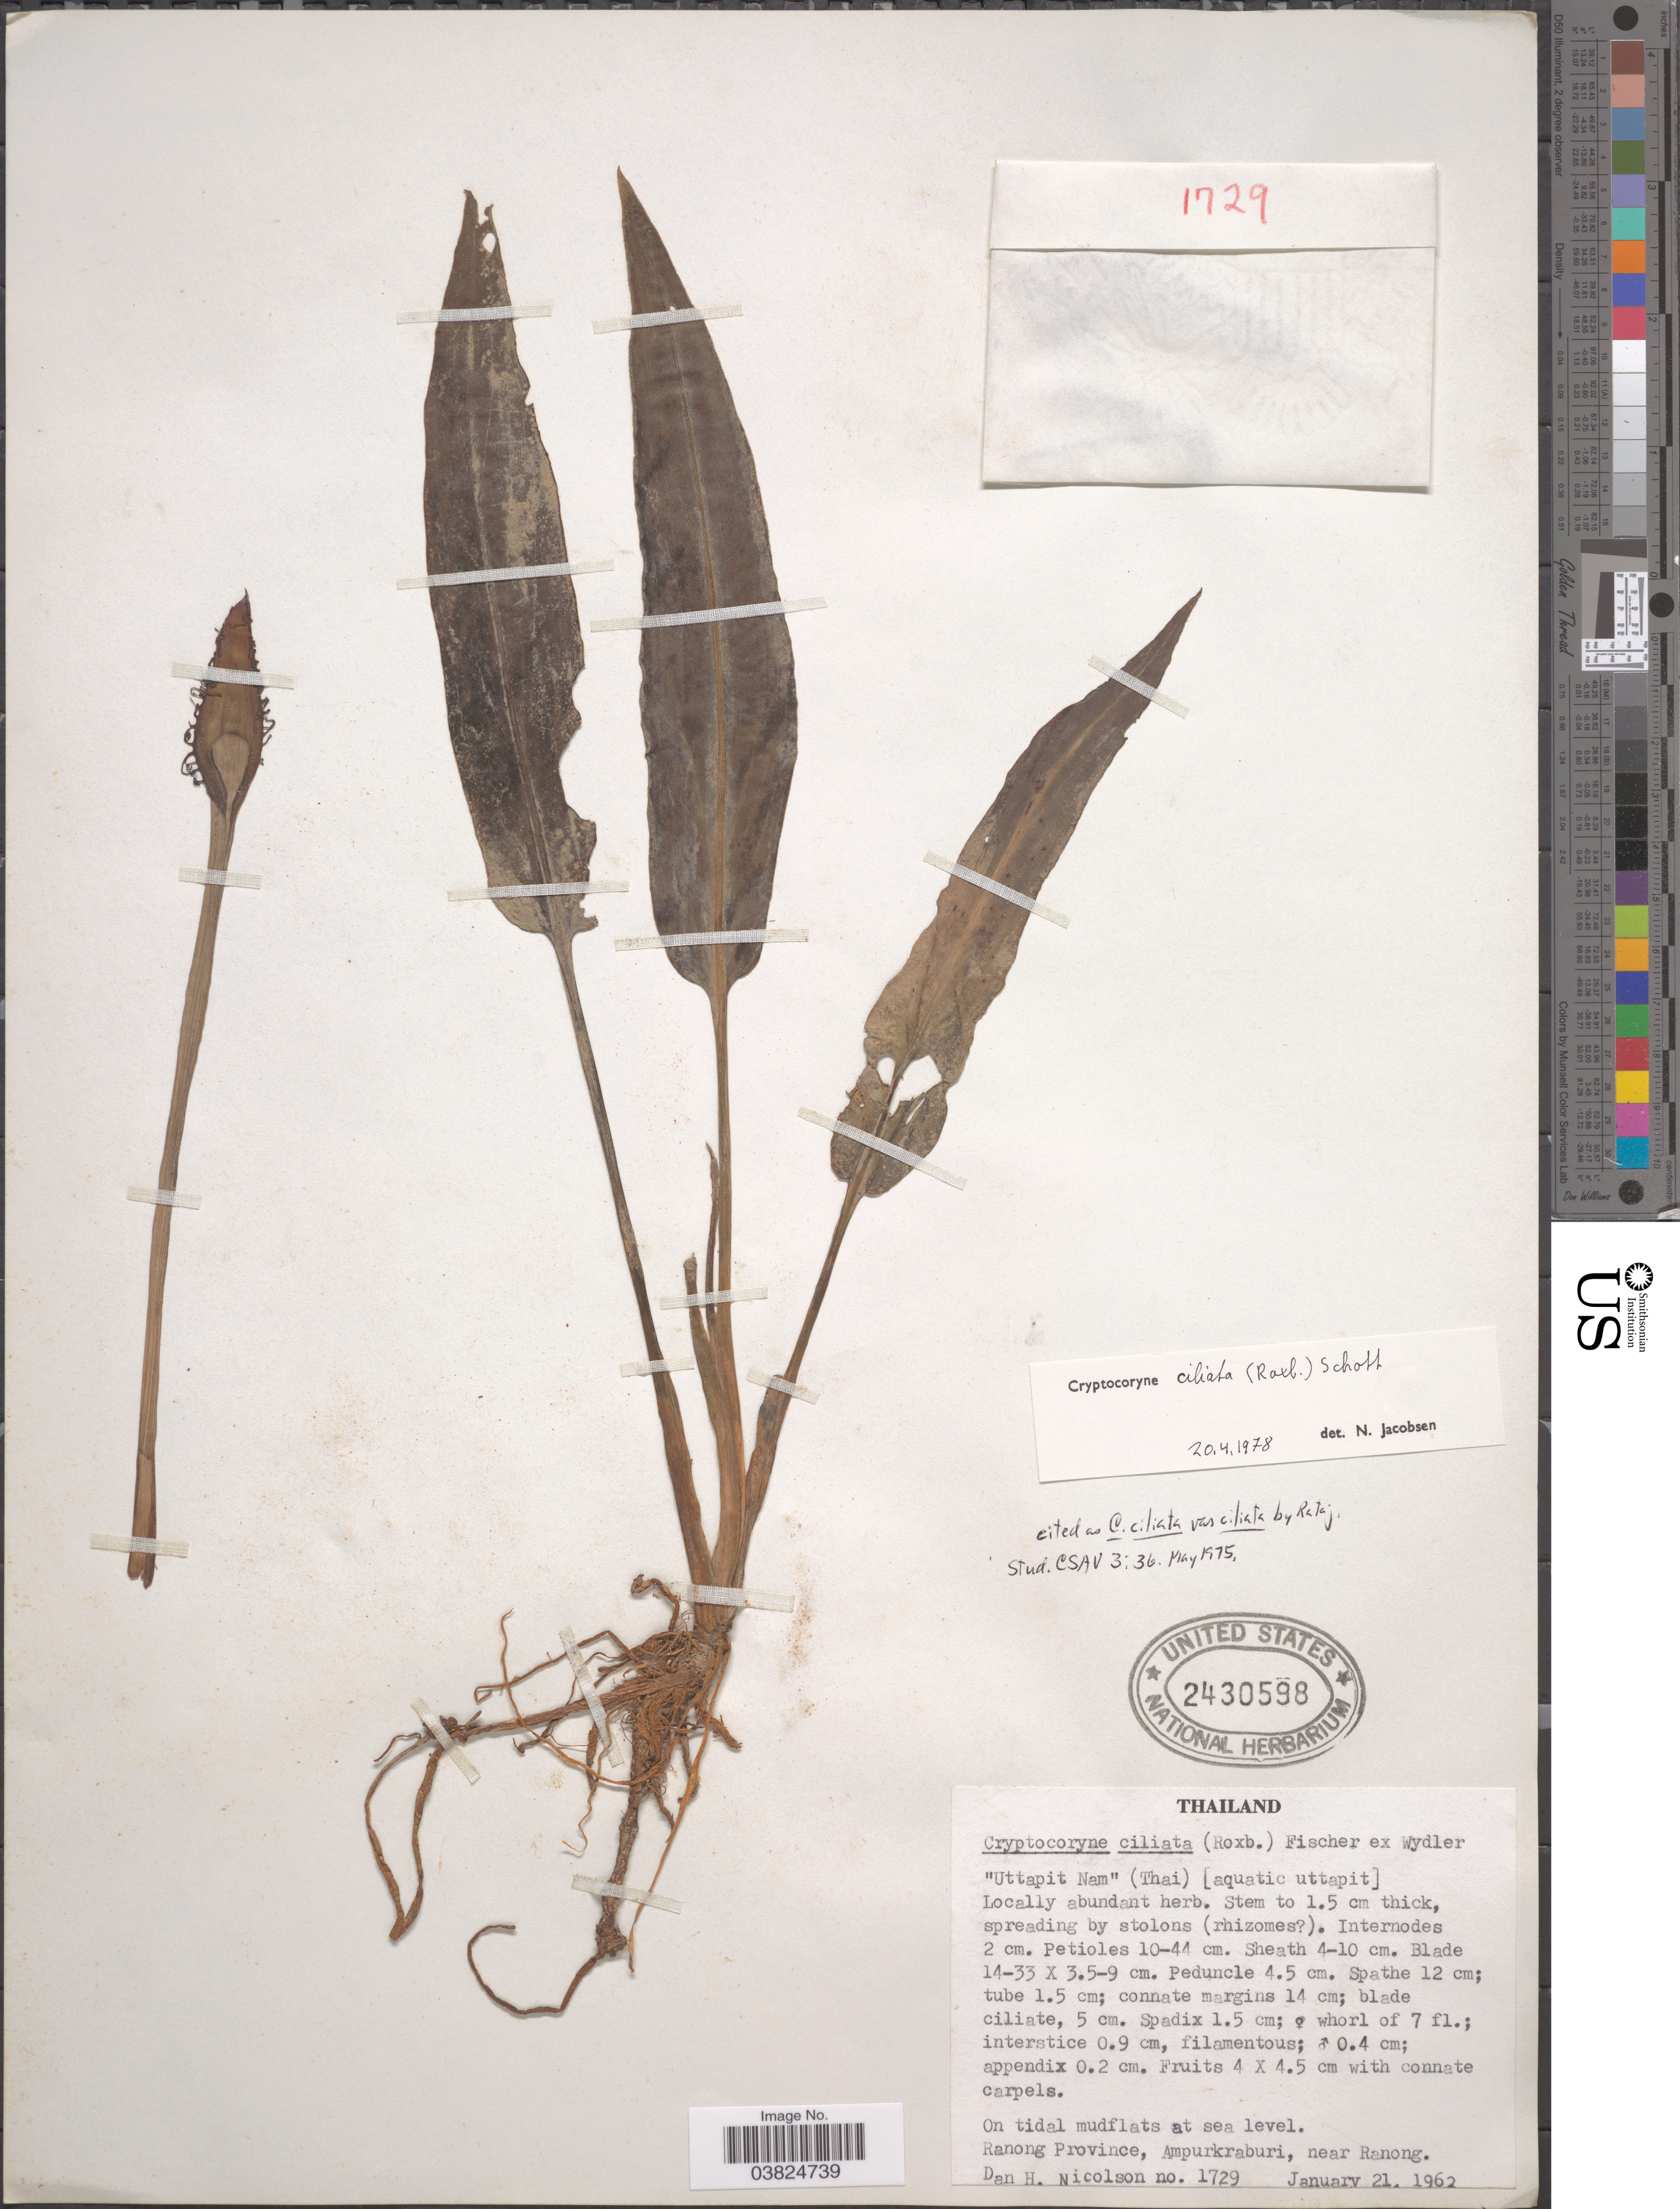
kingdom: Plantae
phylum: Tracheophyta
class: Liliopsida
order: Alismatales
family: Araceae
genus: Cryptocoryne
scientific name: Cryptocoryne ciliata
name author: Fisch. ex Schott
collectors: D. H. Nicolson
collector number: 1729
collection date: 1962-01-21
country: Thailand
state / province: Ranong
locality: Ampurkraburi, near Ranong.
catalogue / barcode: US 2430598